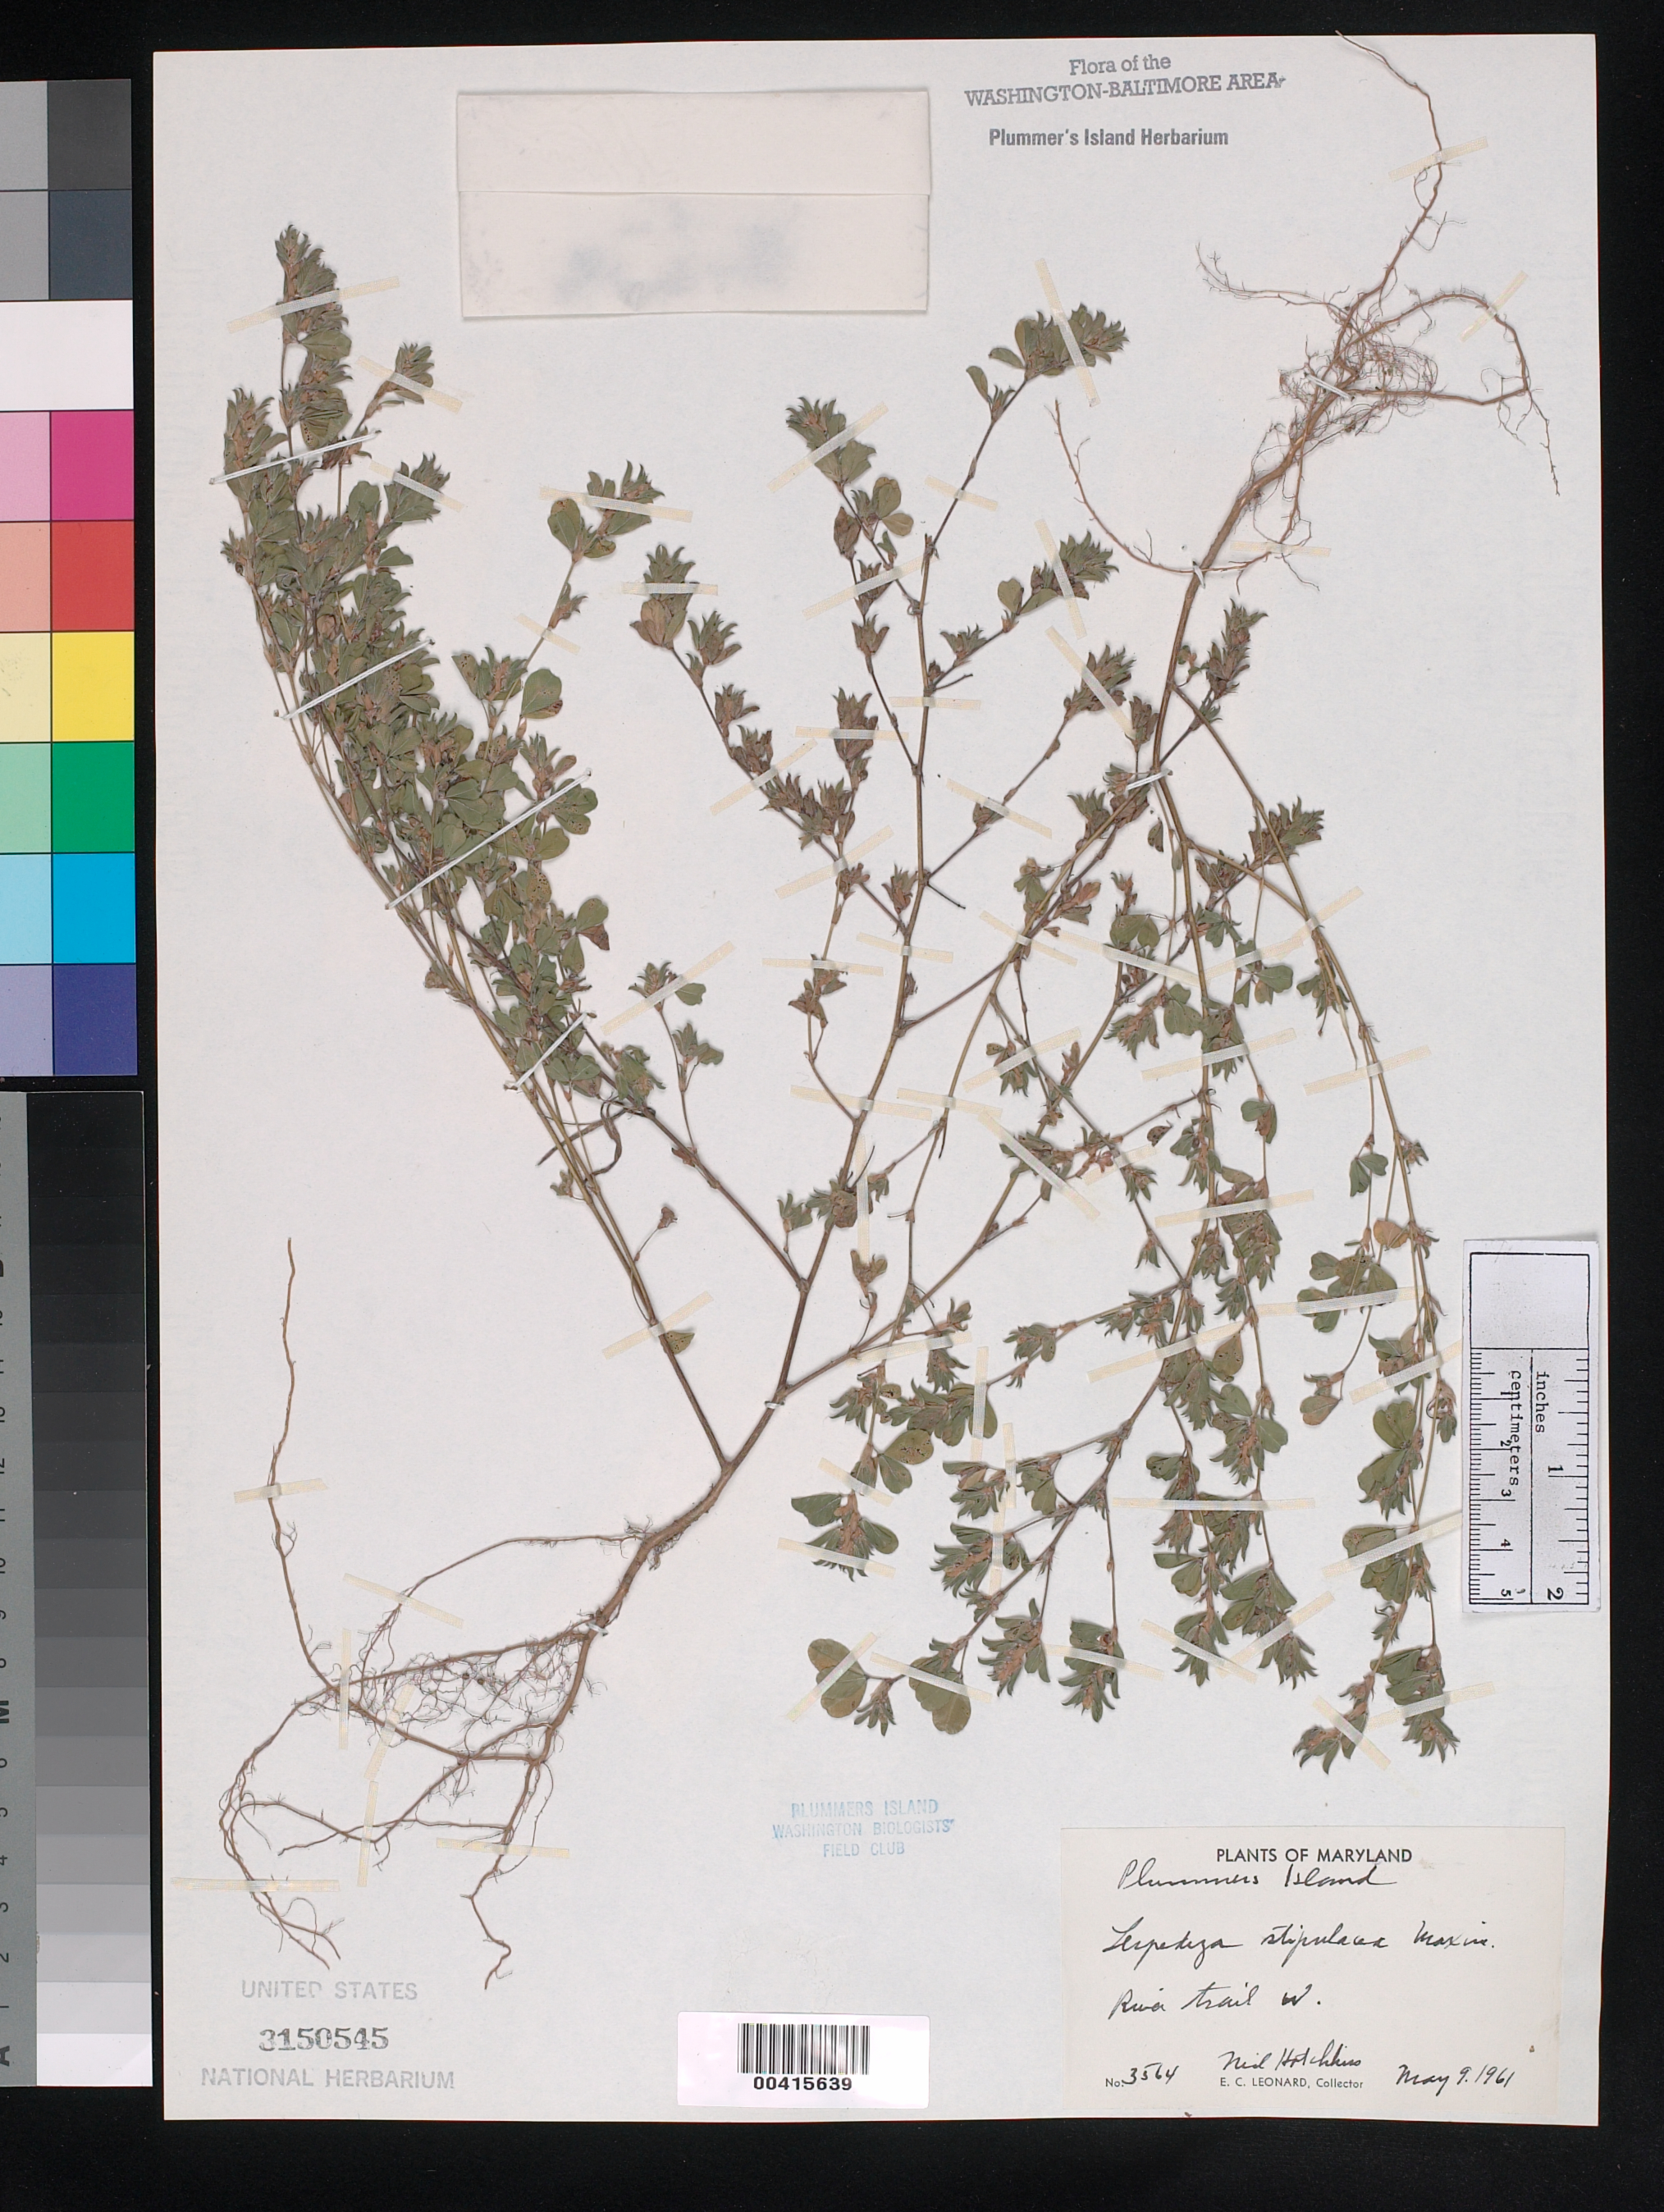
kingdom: Plantae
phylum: Tracheophyta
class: Magnoliopsida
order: Fabales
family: Fabaceae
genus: Kummerowia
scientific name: Kummerowia stipulacea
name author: (Maxim.) Makino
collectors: N. Hotchkiss & E. C. Leonard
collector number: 3564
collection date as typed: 09 May 1961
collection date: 1961-05-09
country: United States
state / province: Maryland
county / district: Montgomery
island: Plummers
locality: Plummer's Island, River Trail west end C. & O. Canal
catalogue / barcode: US 3150545